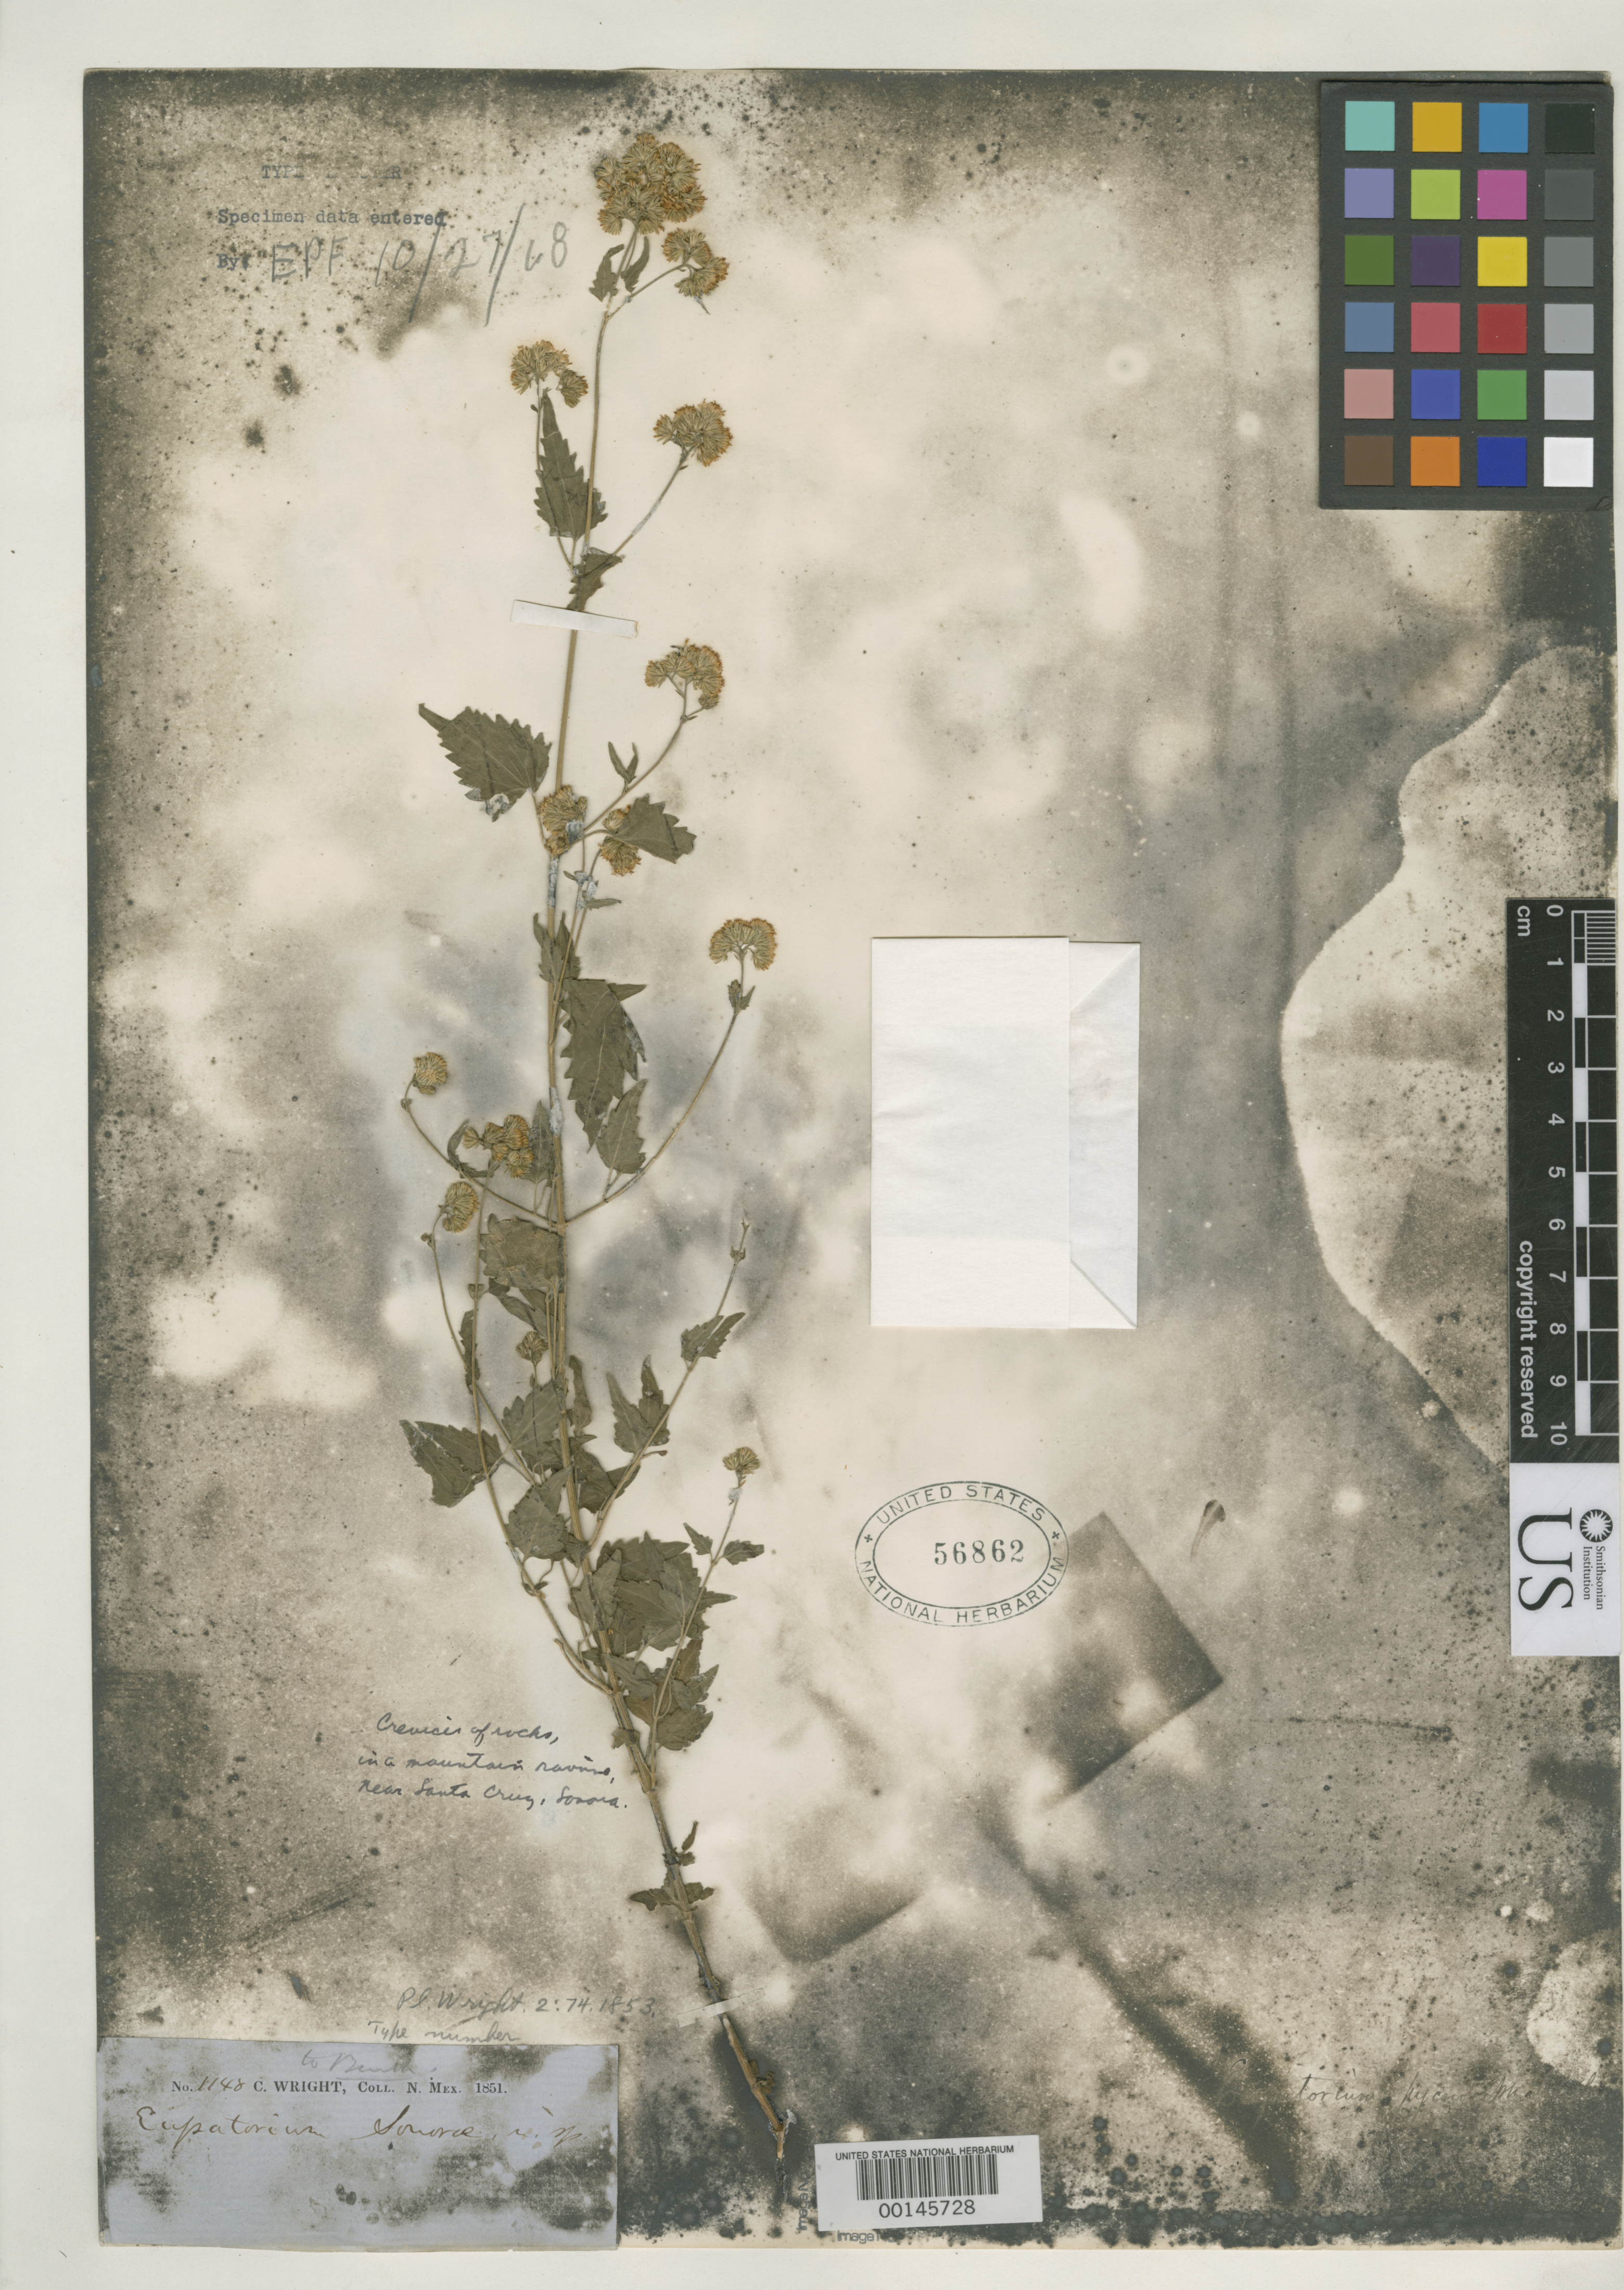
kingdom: Plantae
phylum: Tracheophyta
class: Magnoliopsida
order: Asterales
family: Asteraceae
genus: Eupatorium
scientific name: Eupatorium sonorae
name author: A. Gray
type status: Type Collection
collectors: C. Wright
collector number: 1148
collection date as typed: May 1849 to -- Oct 1849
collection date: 1849-05/1849-10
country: Mexico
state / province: Sonora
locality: Santa Cruz.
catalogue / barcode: US 56862